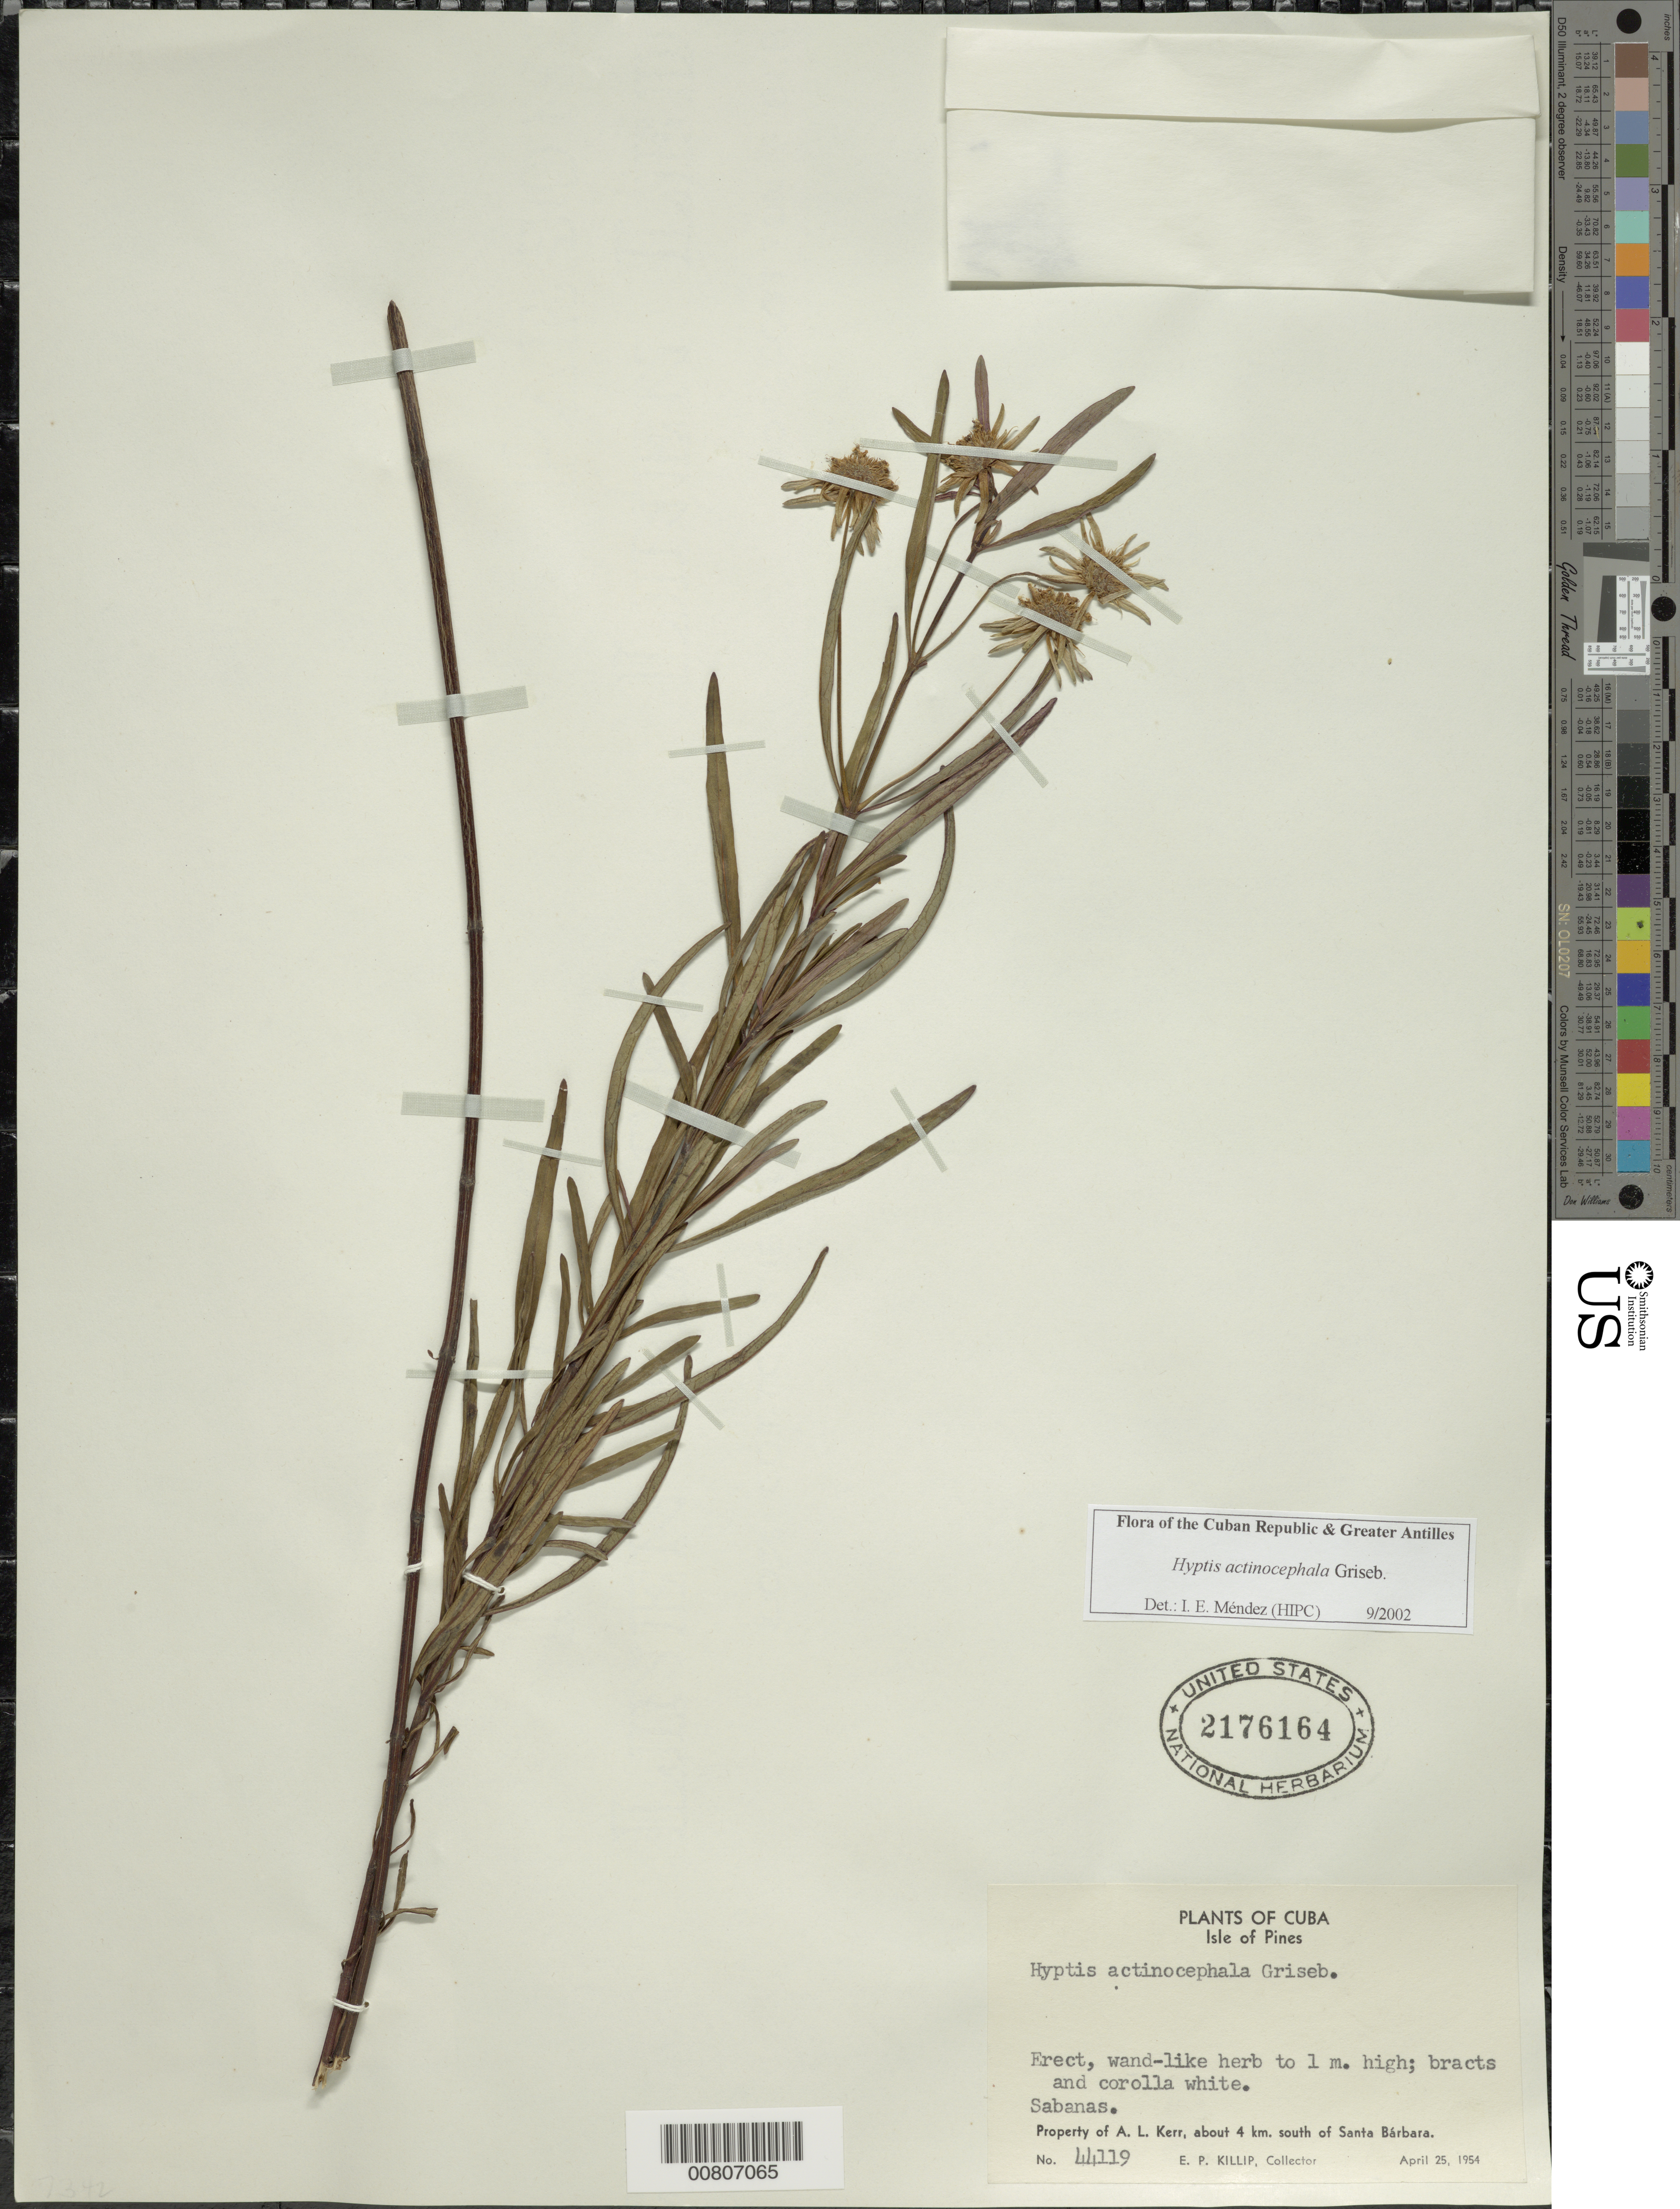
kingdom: Plantae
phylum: Tracheophyta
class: Magnoliopsida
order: Lamiales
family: Lamiaceae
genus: Hyptis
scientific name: Hyptis actinocephala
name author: Griseb.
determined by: Méndez, Isidro E., (HIPC)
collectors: E. P. Killip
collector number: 44119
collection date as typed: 25 Apr 1954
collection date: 1954-04-25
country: Cuba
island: Isla de la Juventud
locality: Isle of Pines, property of A L Kerr, 4 km S of Santa Bárbara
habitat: Savannas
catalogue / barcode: US 2176164